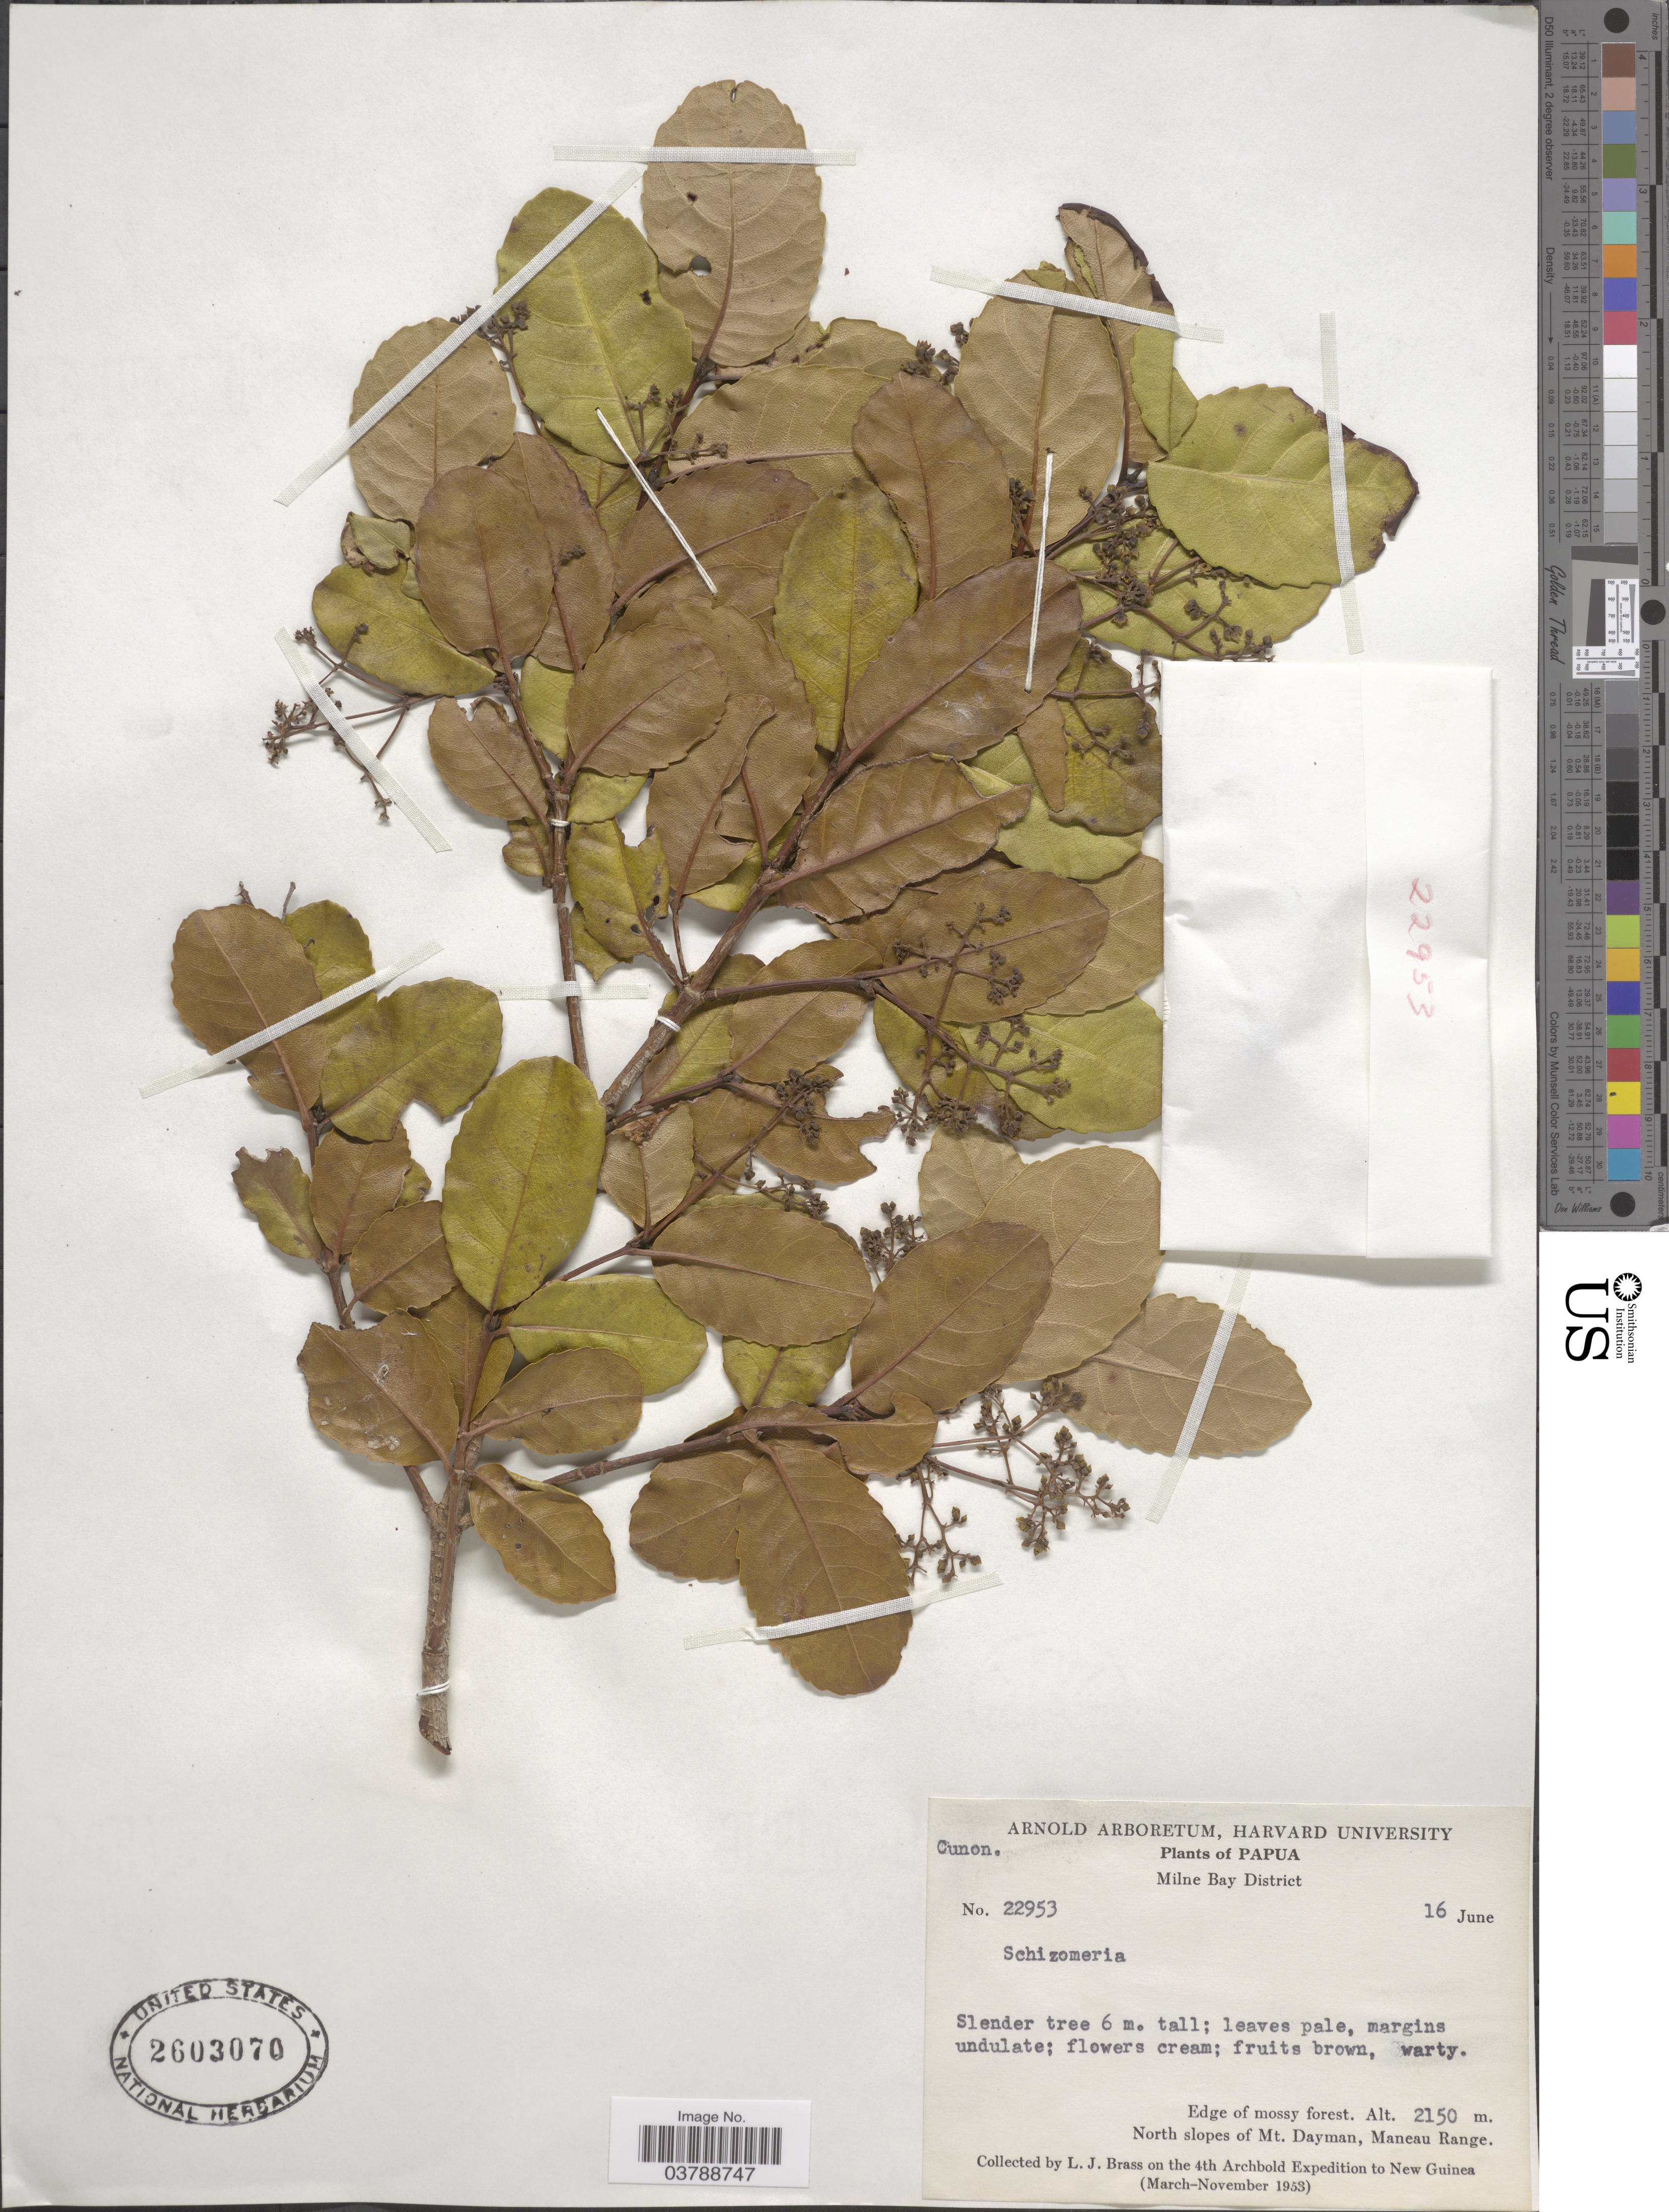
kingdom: Plantae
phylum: Tracheophyta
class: Magnoliopsida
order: Oxalidales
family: Cunoniaceae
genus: Schizomeria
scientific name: Schizomeria sp.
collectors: L. J. Brass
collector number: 22953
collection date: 1953-06-16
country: Papua New Guinea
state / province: Milne Bay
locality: Papua. Milne Bay District. Edge of mossy forest. North slopes of Mt. Dayman, Maneau Range. New Guinea.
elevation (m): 2150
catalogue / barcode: US 2603070